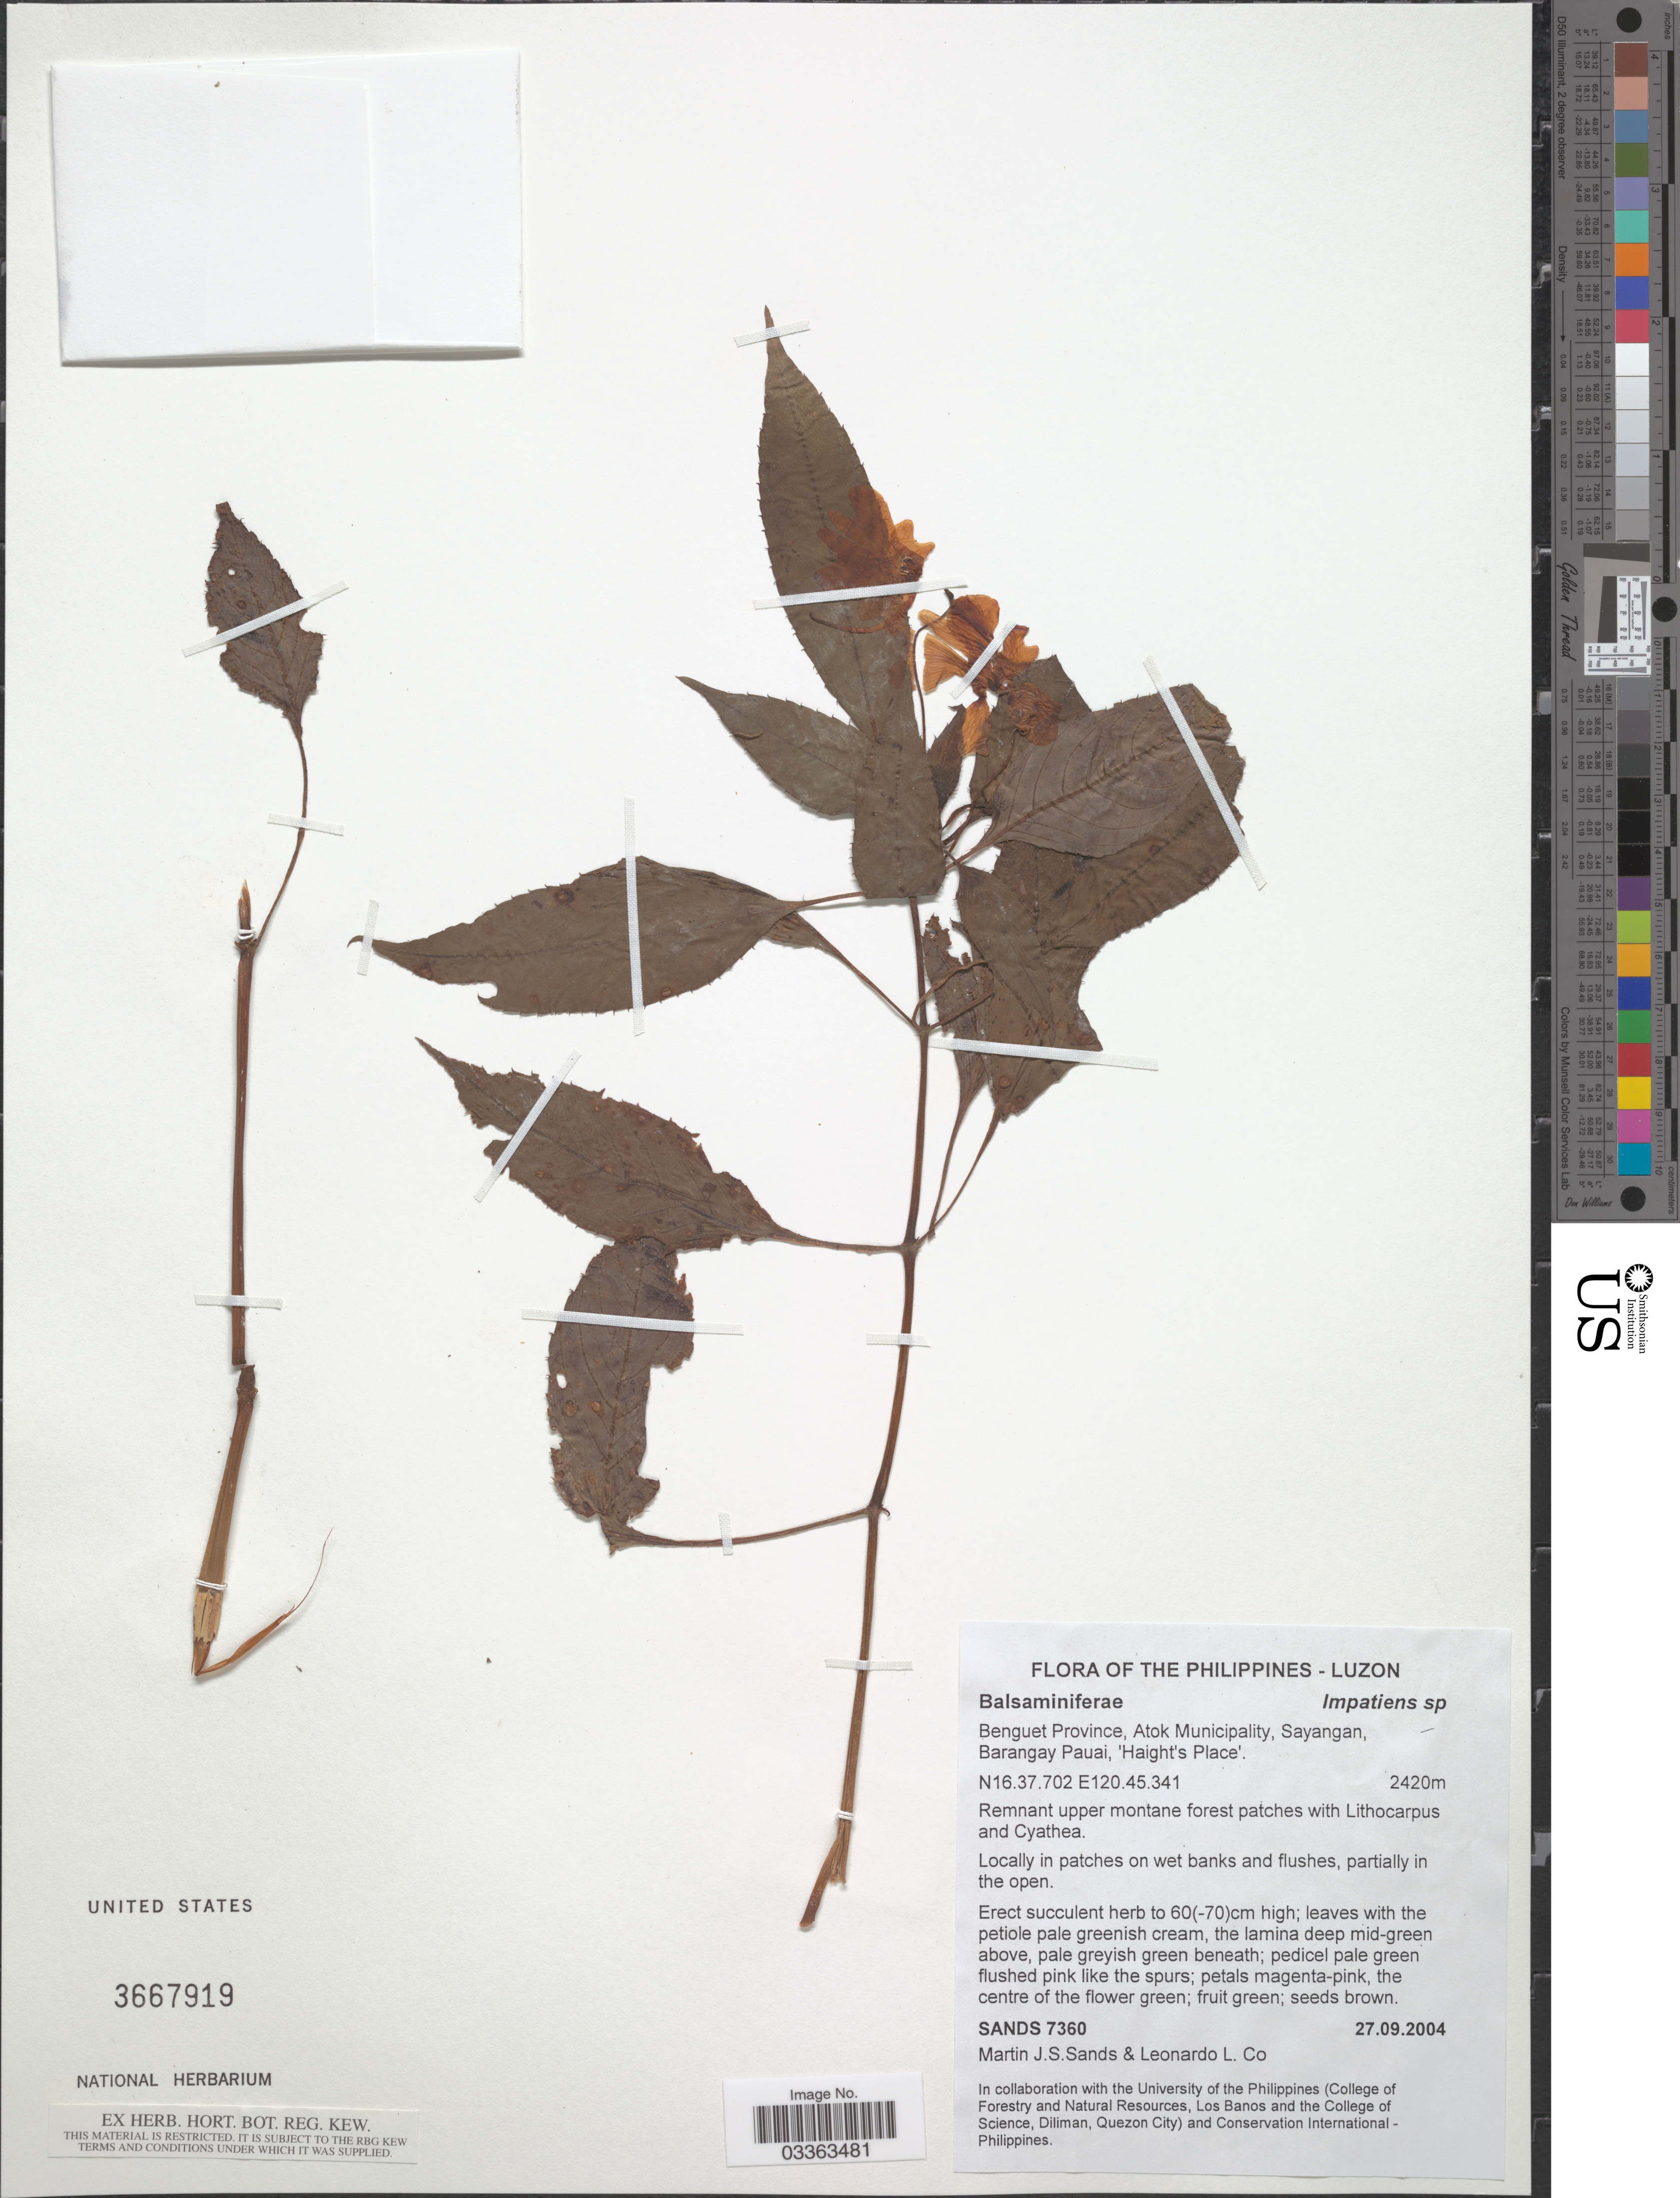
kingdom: Plantae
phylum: Tracheophyta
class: Magnoliopsida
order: Ericales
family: Balsaminaceae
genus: Impatiens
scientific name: Impatiens sp.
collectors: M. Sands & L. Co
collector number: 7360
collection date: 2004-09-27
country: Philippines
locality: Luzon, Benguet Province, Atok Municipality, Sayangan, Barangay Pauai, 'Haight's Place'.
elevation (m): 2420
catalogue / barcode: US 3667919